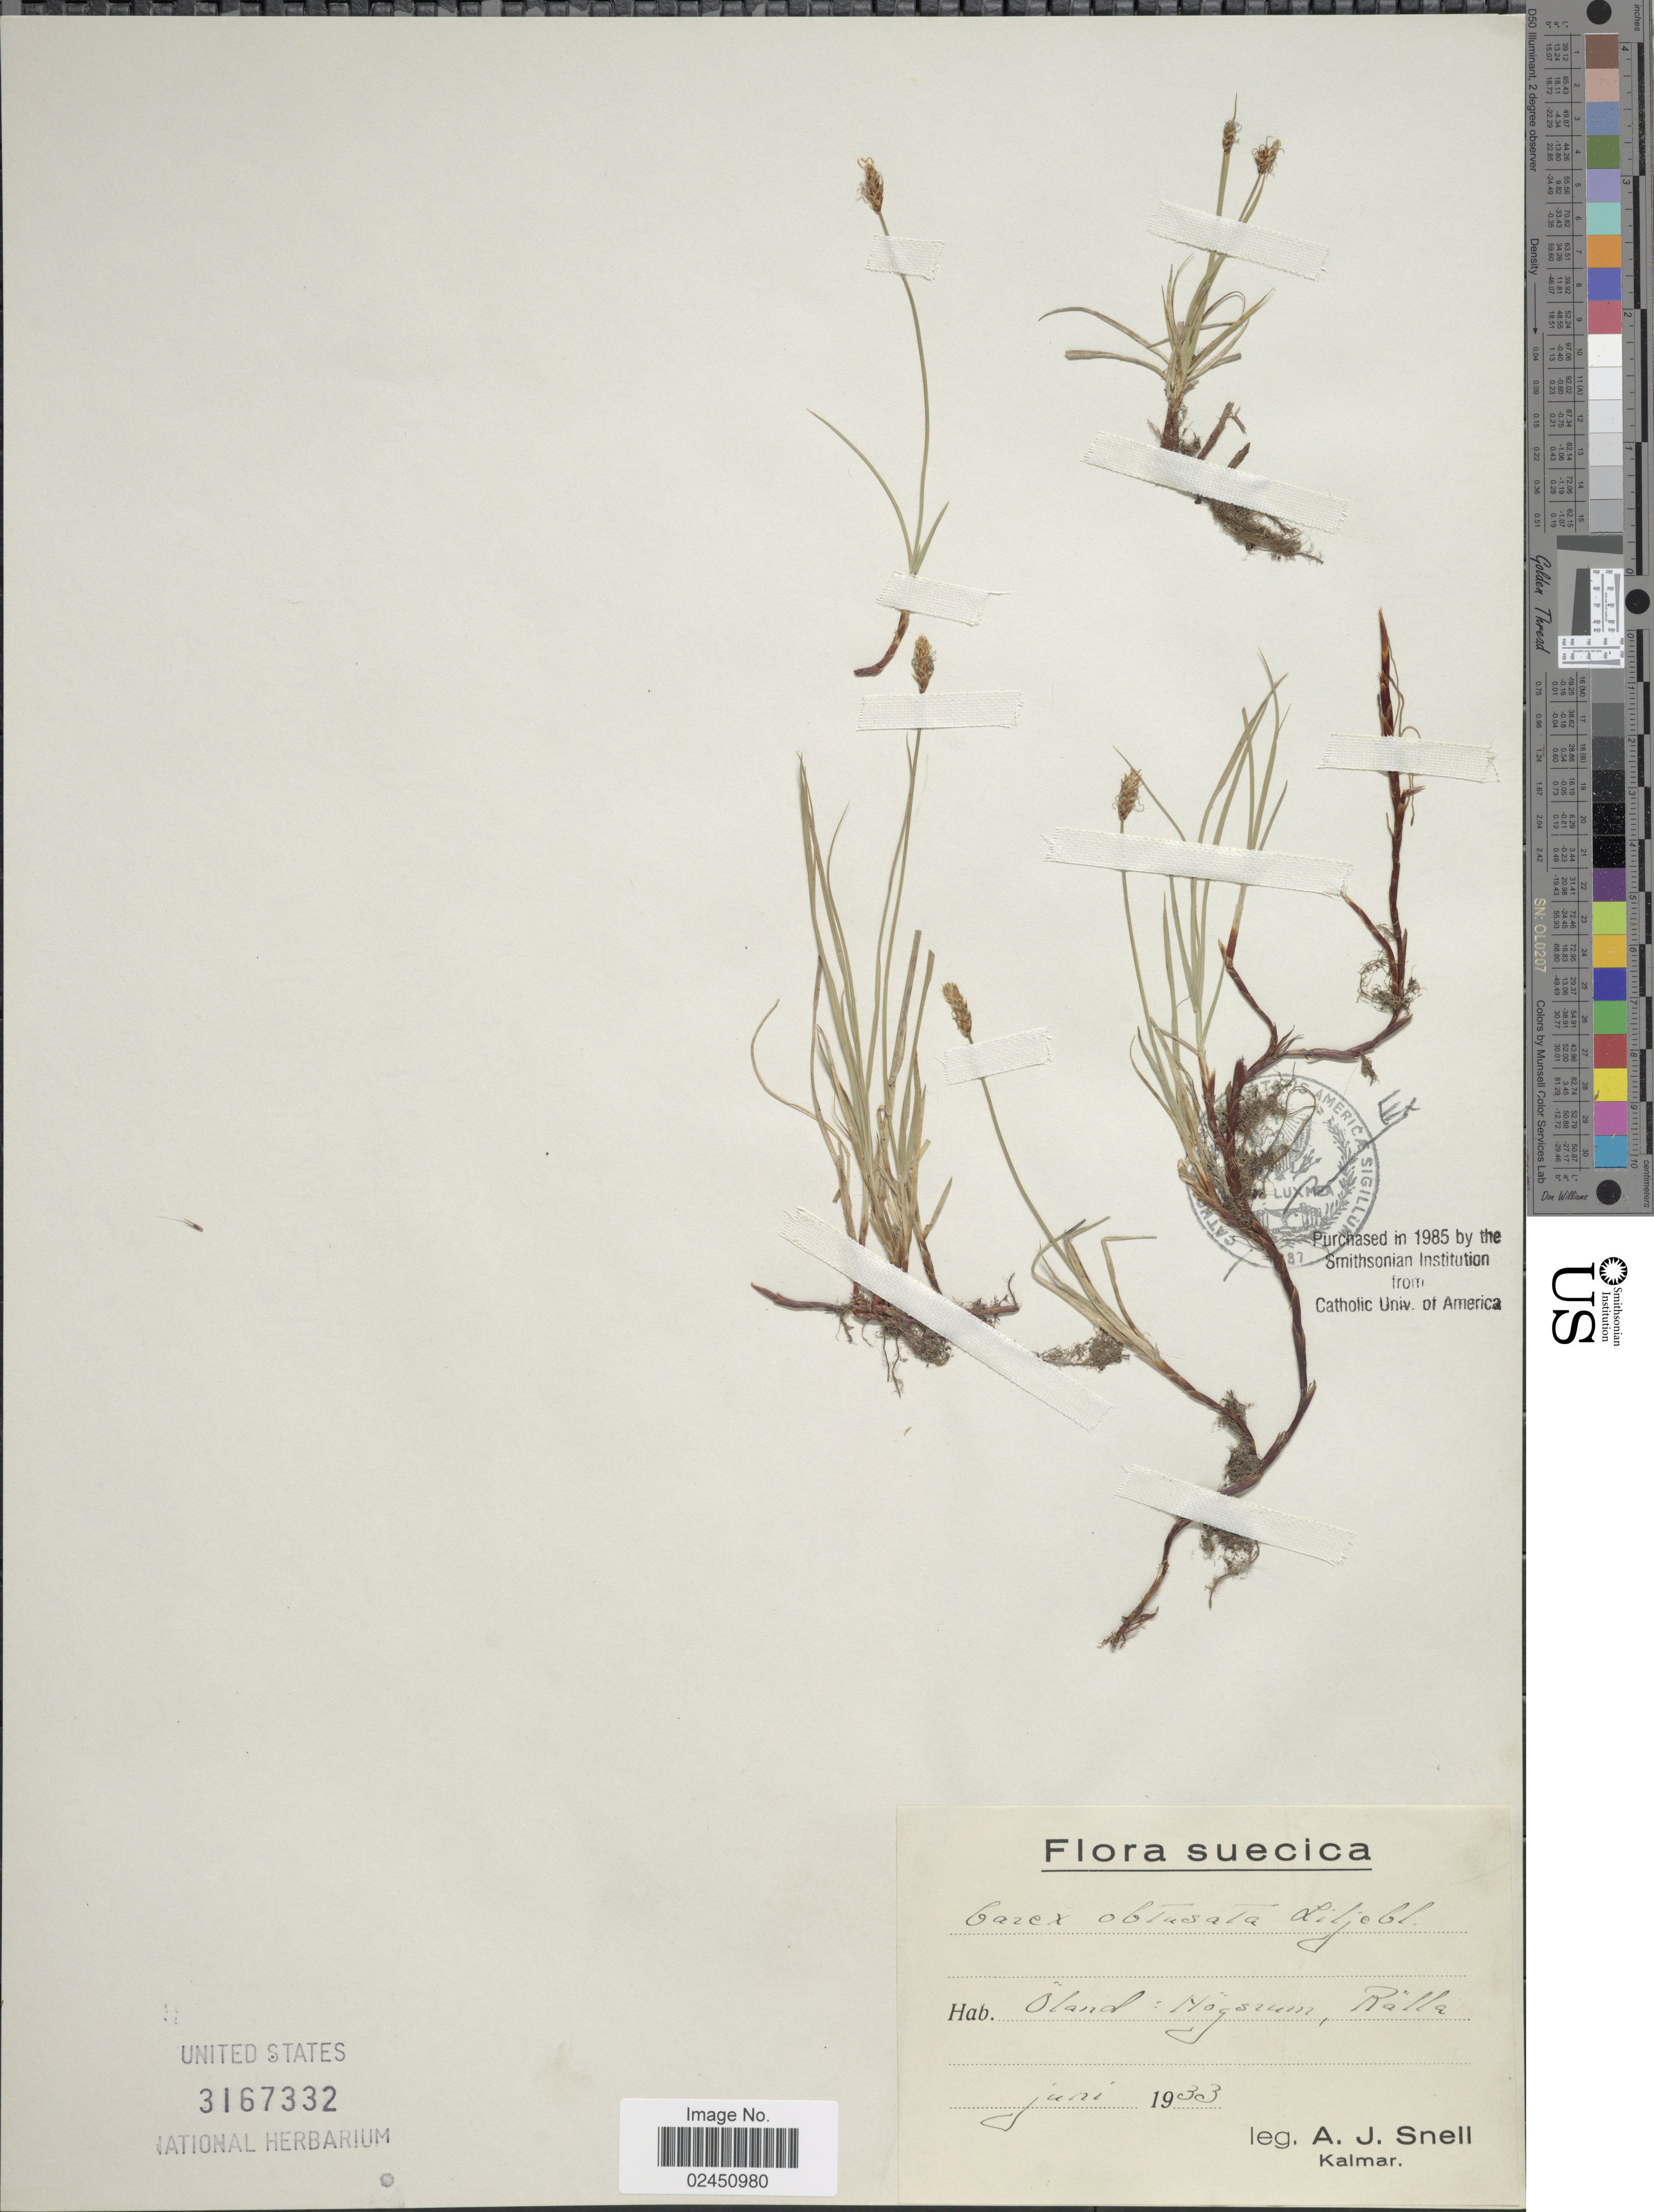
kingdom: Plantae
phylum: Tracheophyta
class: Liliopsida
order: Poales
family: Cyperaceae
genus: Carex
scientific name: Carex obtusata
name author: Lilj.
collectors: A. Snell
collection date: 1933-06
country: Sweden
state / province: Kalmar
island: Oland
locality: Suecica, Öland Högsrum, Rälla.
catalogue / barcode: US 3167332